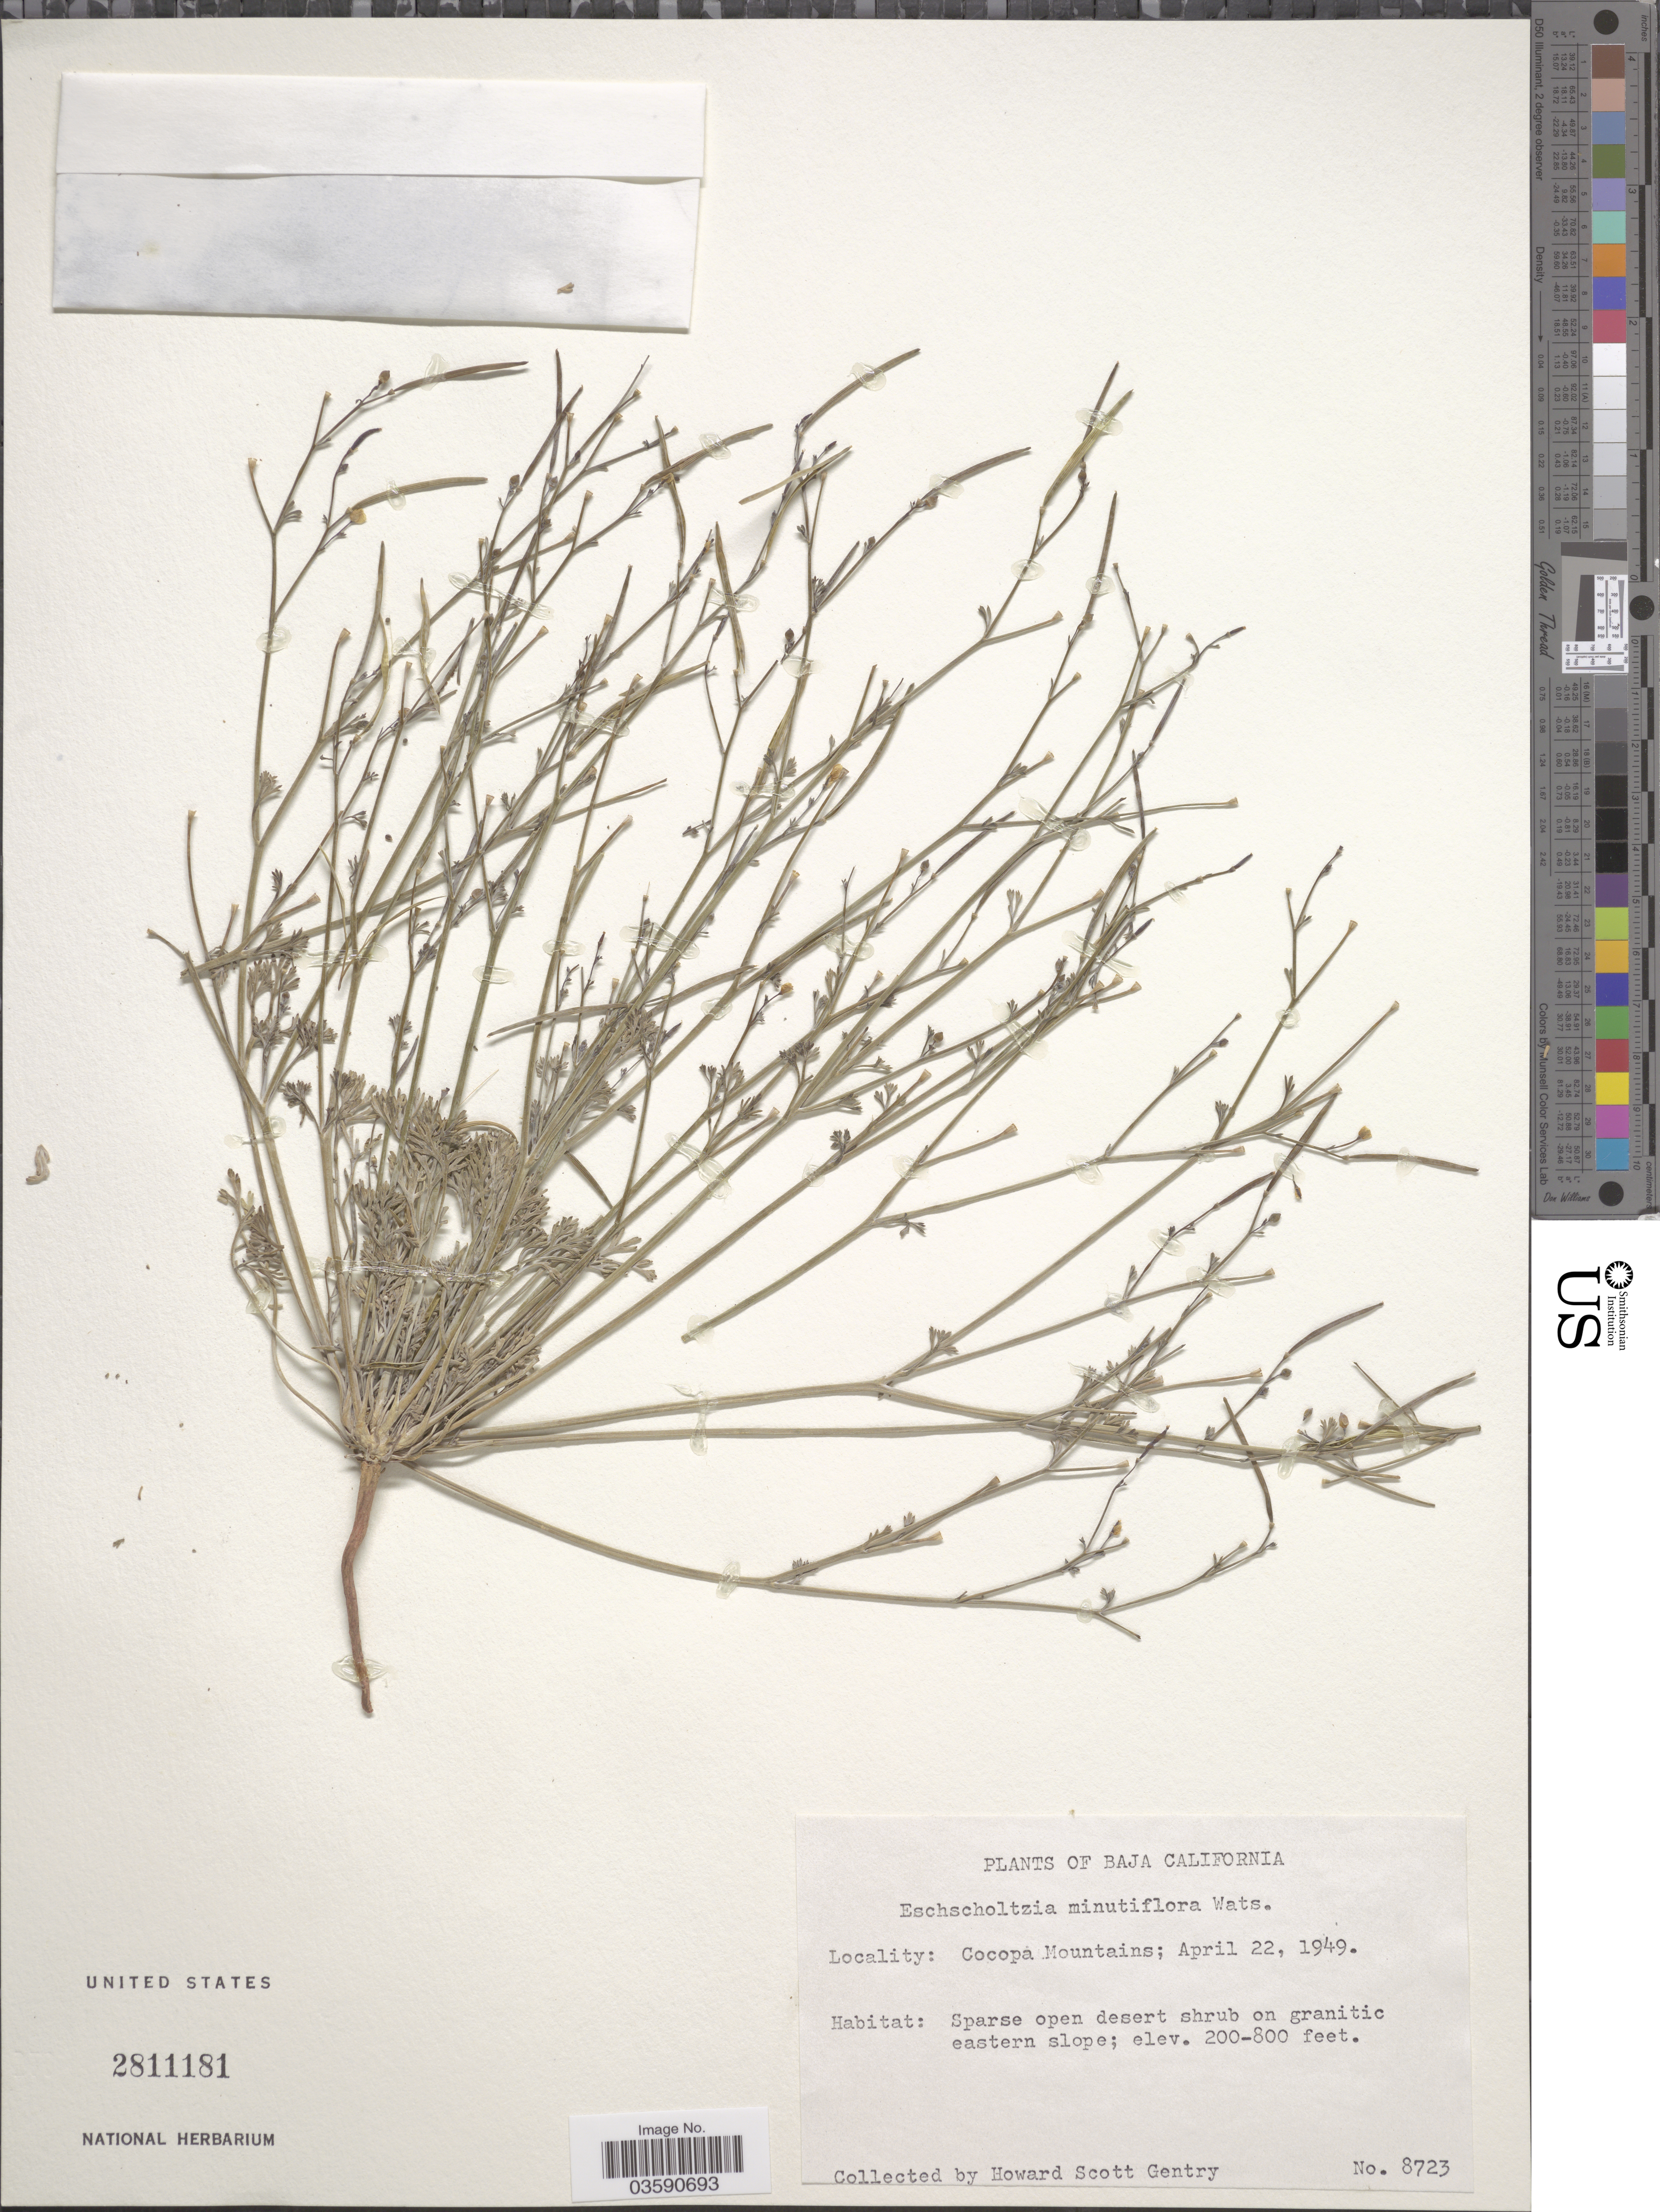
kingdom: Plantae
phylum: Tracheophyta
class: Magnoliopsida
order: Ranunculales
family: Papaveraceae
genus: Eschscholzia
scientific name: Eschscholzia minutiflora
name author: S. Watson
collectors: H. S. Gentry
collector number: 8723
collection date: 1949-04-22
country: Mexico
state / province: Baja California Norte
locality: Cocopa Mountains.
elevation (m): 61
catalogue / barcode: US 2811181